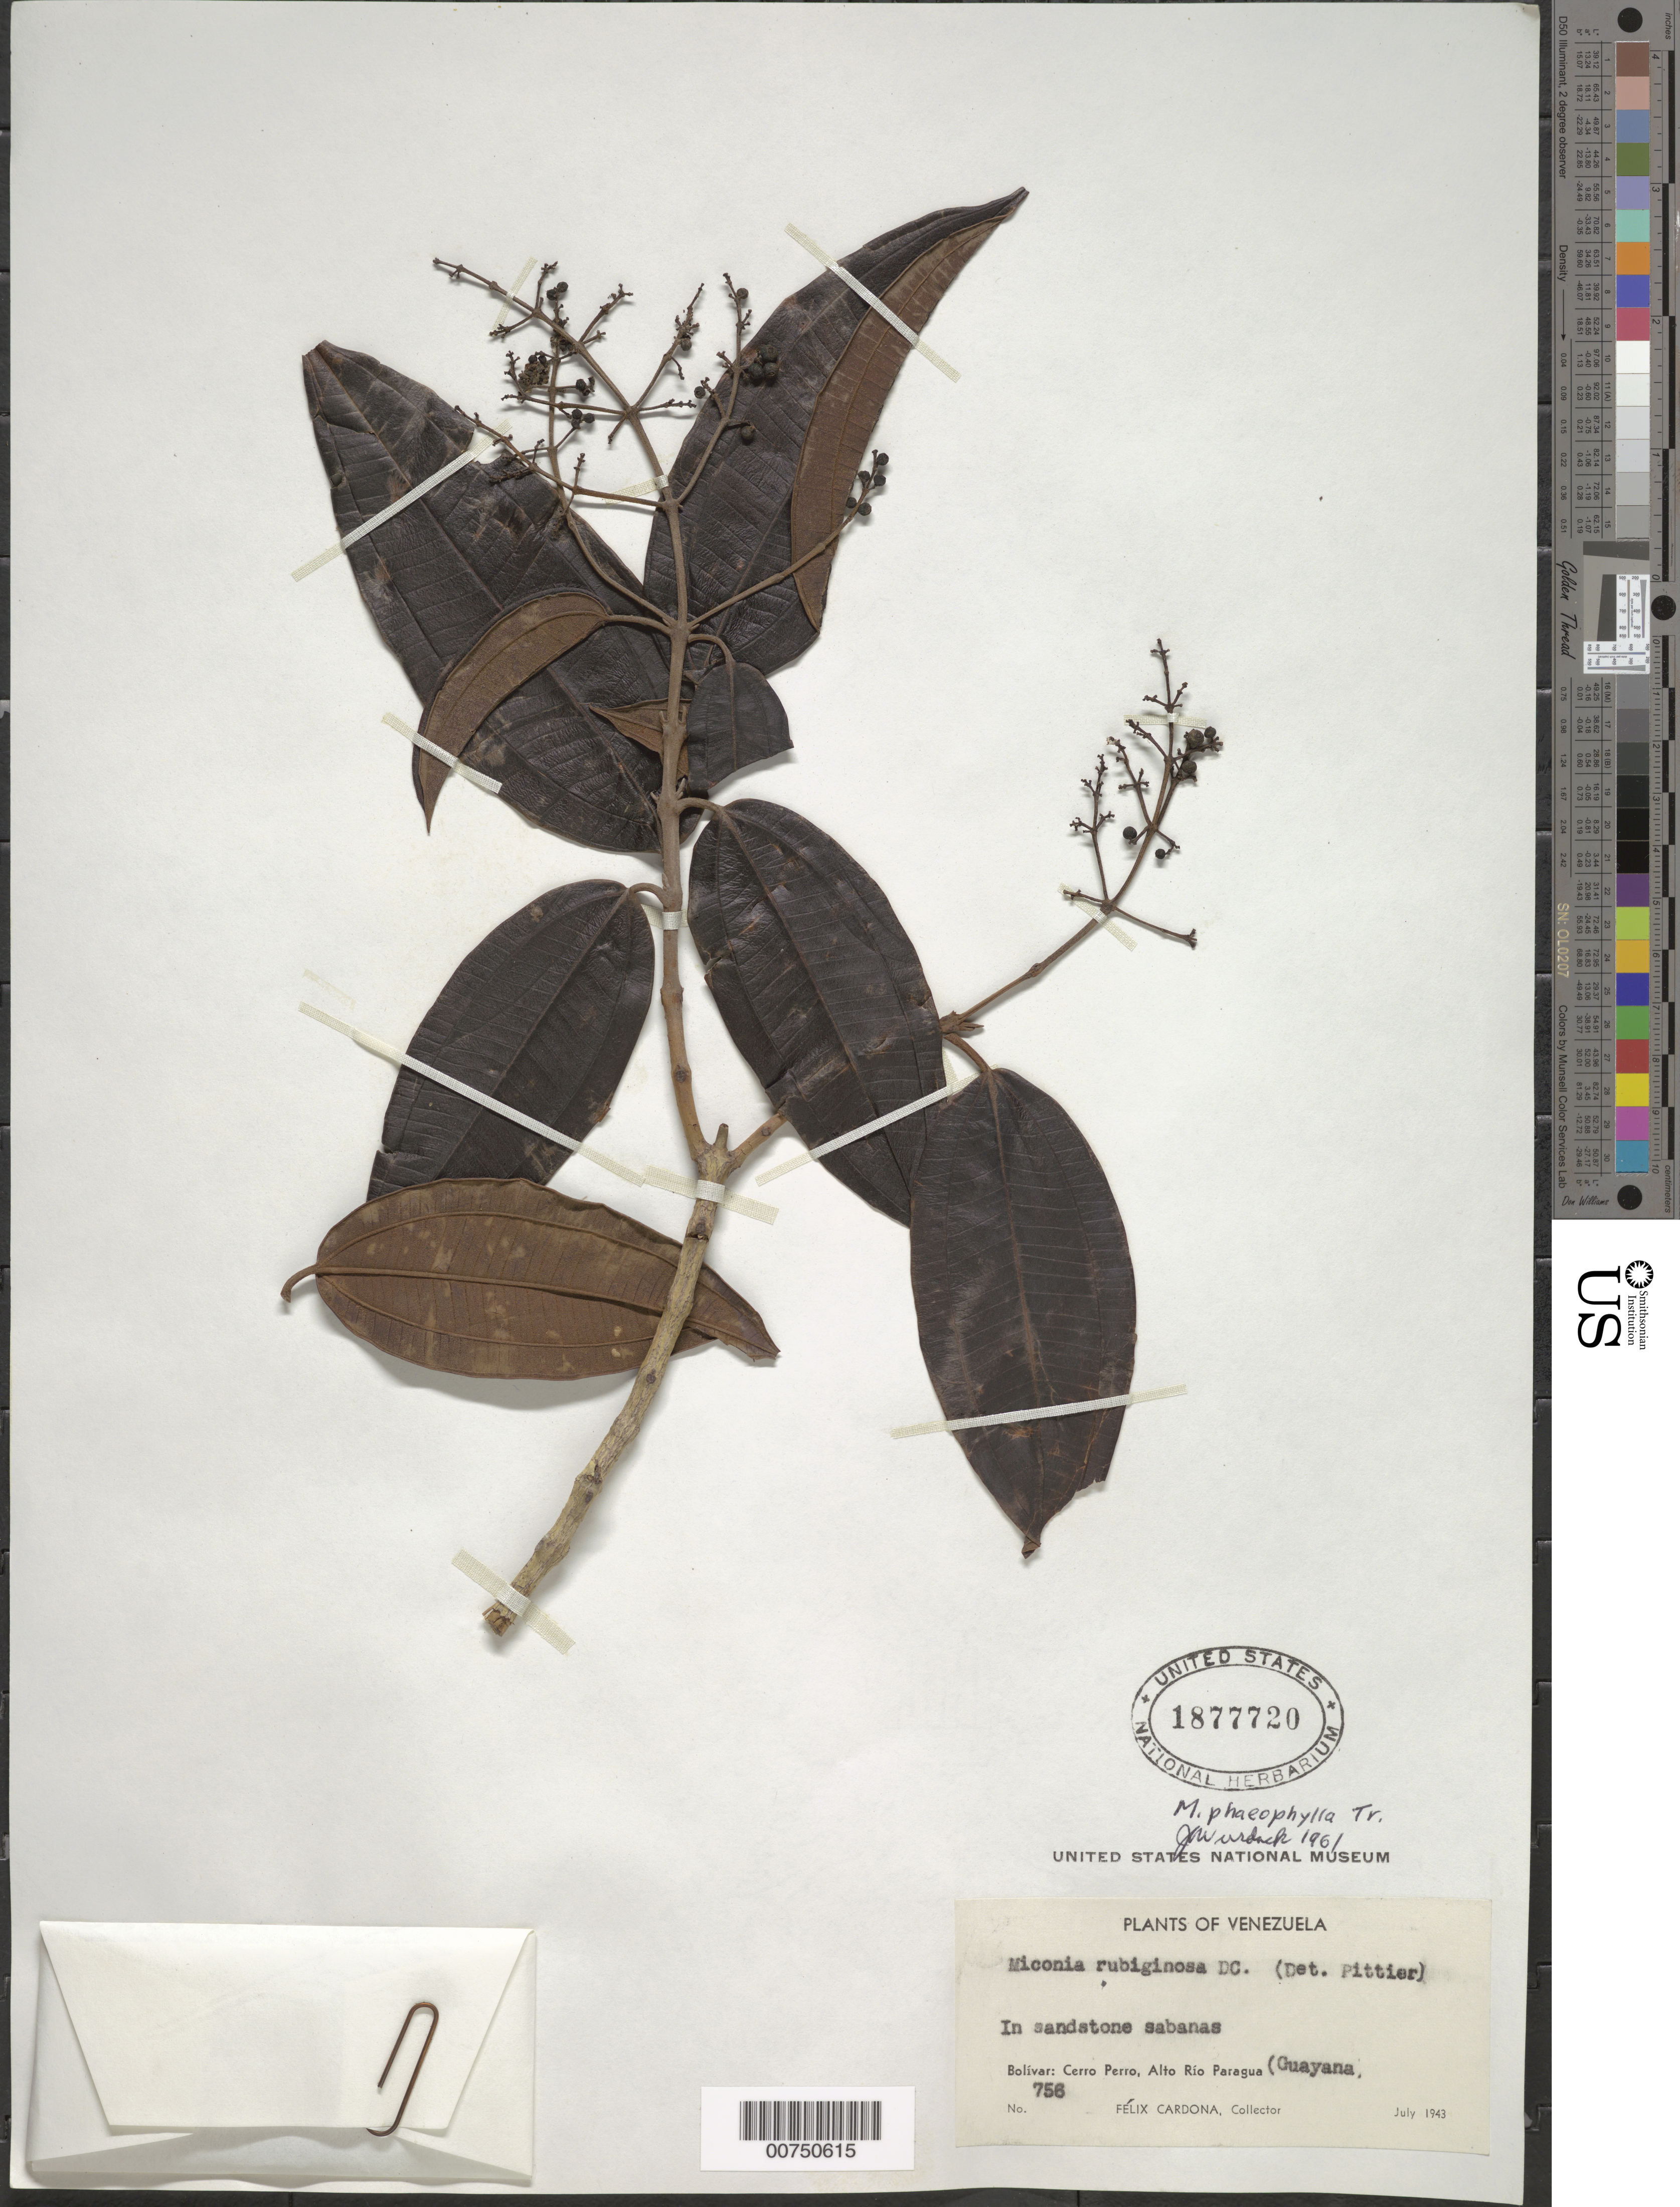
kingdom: Plantae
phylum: Tracheophyta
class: Magnoliopsida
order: Myrtales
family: Melastomataceae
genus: Miconia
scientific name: Miconia phaeophylla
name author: Triana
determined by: Wurdack, John J., (US), US (UNITED STATES)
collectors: F. Cardona Puig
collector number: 756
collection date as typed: Jul-43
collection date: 1943-07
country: Venezuela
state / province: Bolívar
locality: Alto Río Paragua, Cerro Perro (Guayana)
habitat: Sandstone savanna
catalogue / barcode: US 1877720